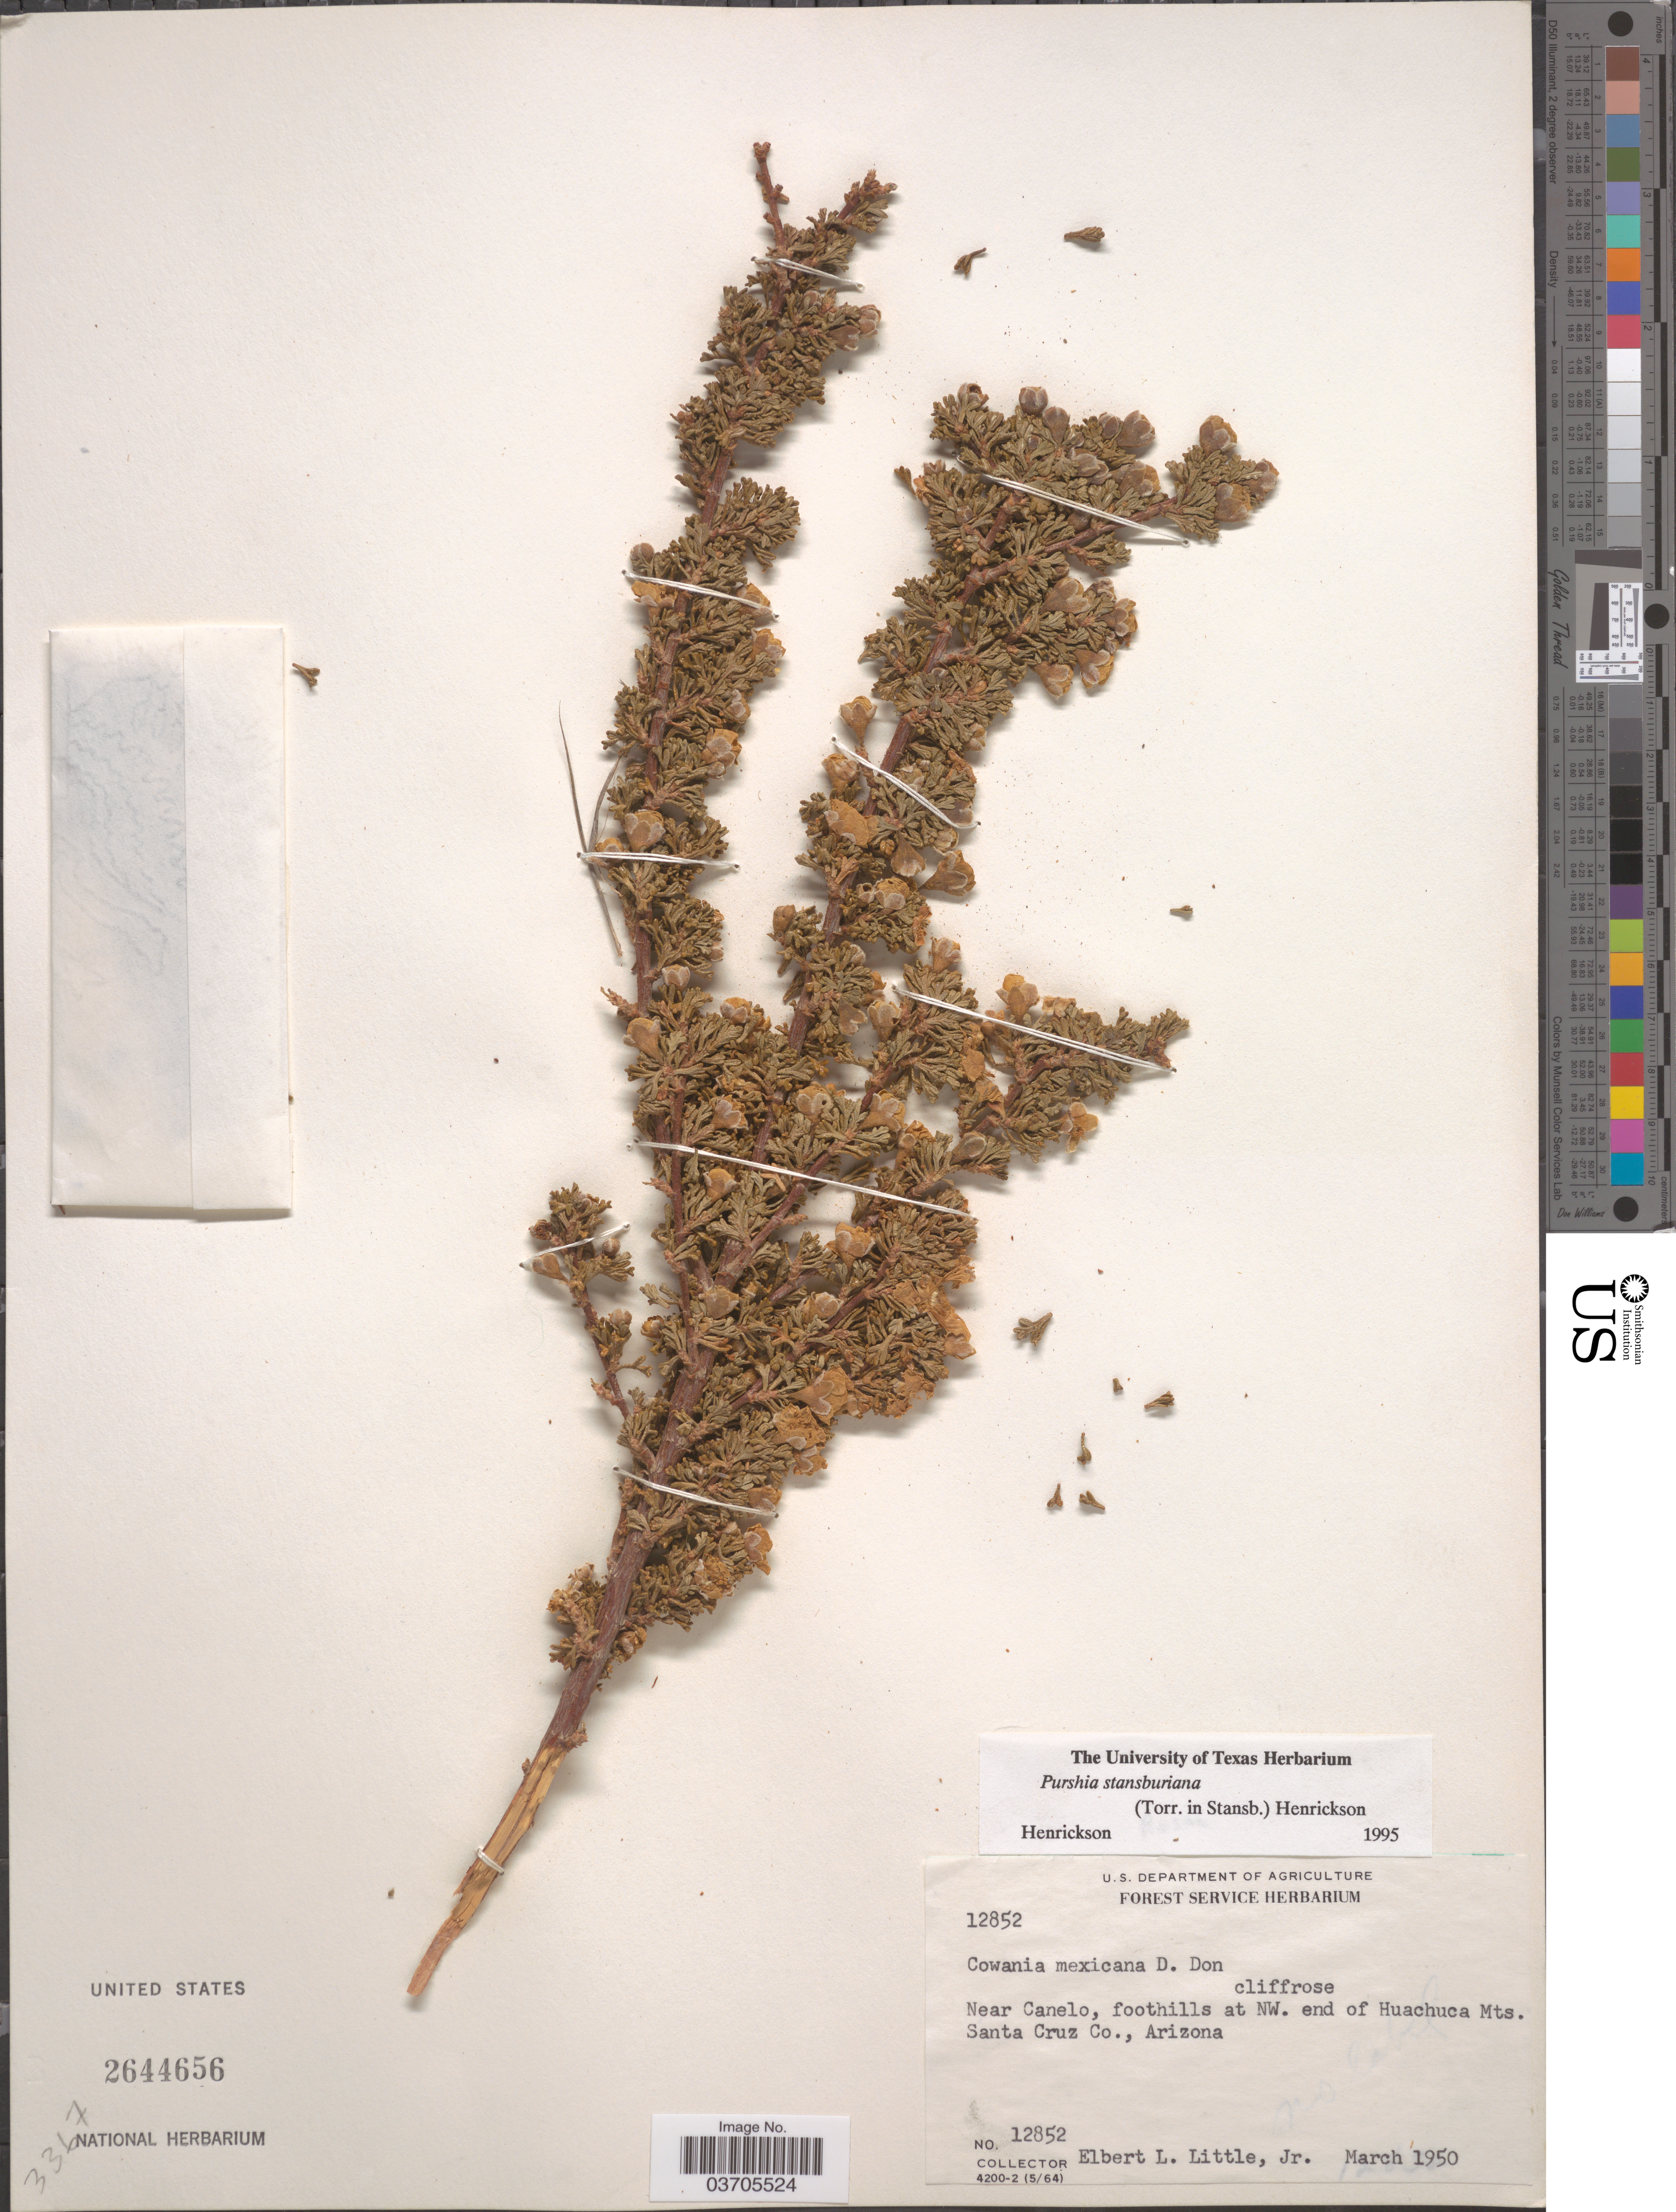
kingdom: Plantae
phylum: Tracheophyta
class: Magnoliopsida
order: Rosales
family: Rosaceae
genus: Purshia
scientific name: Purshia stansburyana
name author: (Torr.) Henrickson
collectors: E. L. Little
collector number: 12852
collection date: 1950-03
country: United States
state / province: Arizona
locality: Near Canelo, foothills at NW. end of Huachuca Mts. Santa Cruz Co.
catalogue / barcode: US 2644656